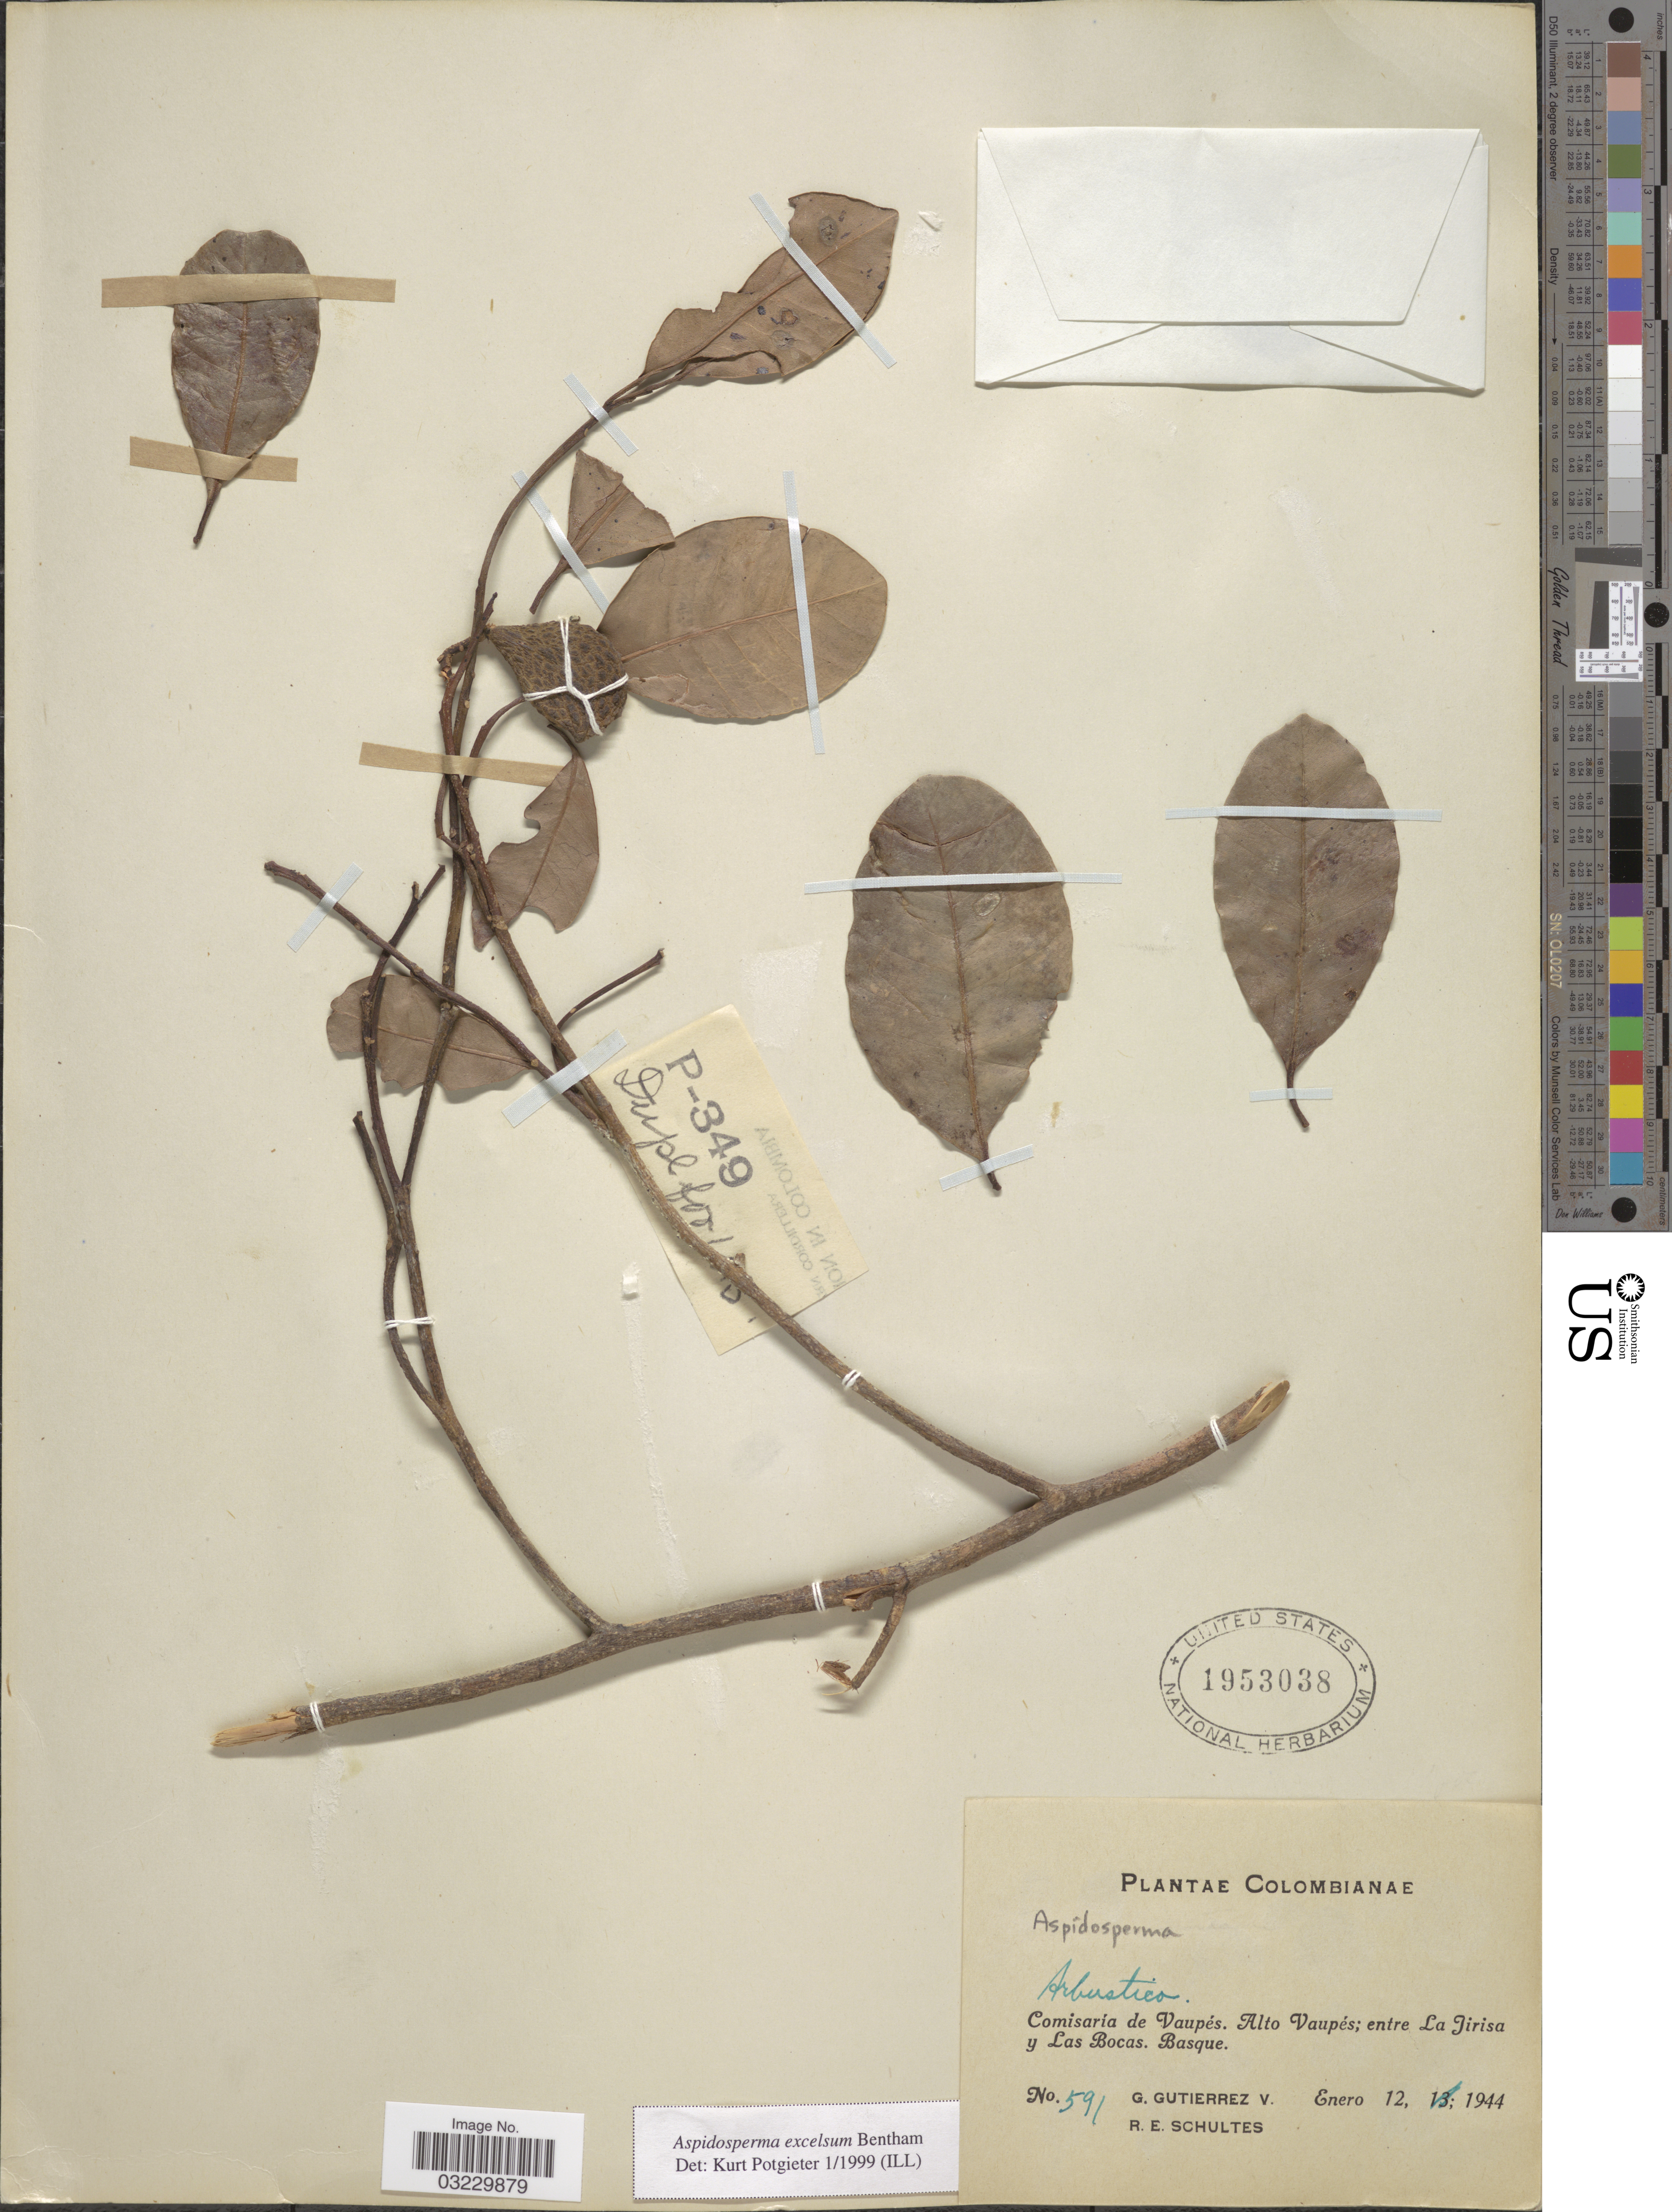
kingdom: Plantae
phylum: Tracheophyta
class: Magnoliopsida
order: Gentianales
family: Apocynaceae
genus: Aspidosperma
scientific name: Aspidosperma excelsum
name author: Benth.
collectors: G. Gutiérrez V. & R. E. Schultes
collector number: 591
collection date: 1944-01-12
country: Colombia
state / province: Vaupés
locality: Comisaría de Vaupés. Alto Vaupés; entre La Jirisa y Las Bocas. Basque.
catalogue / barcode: US 1953038